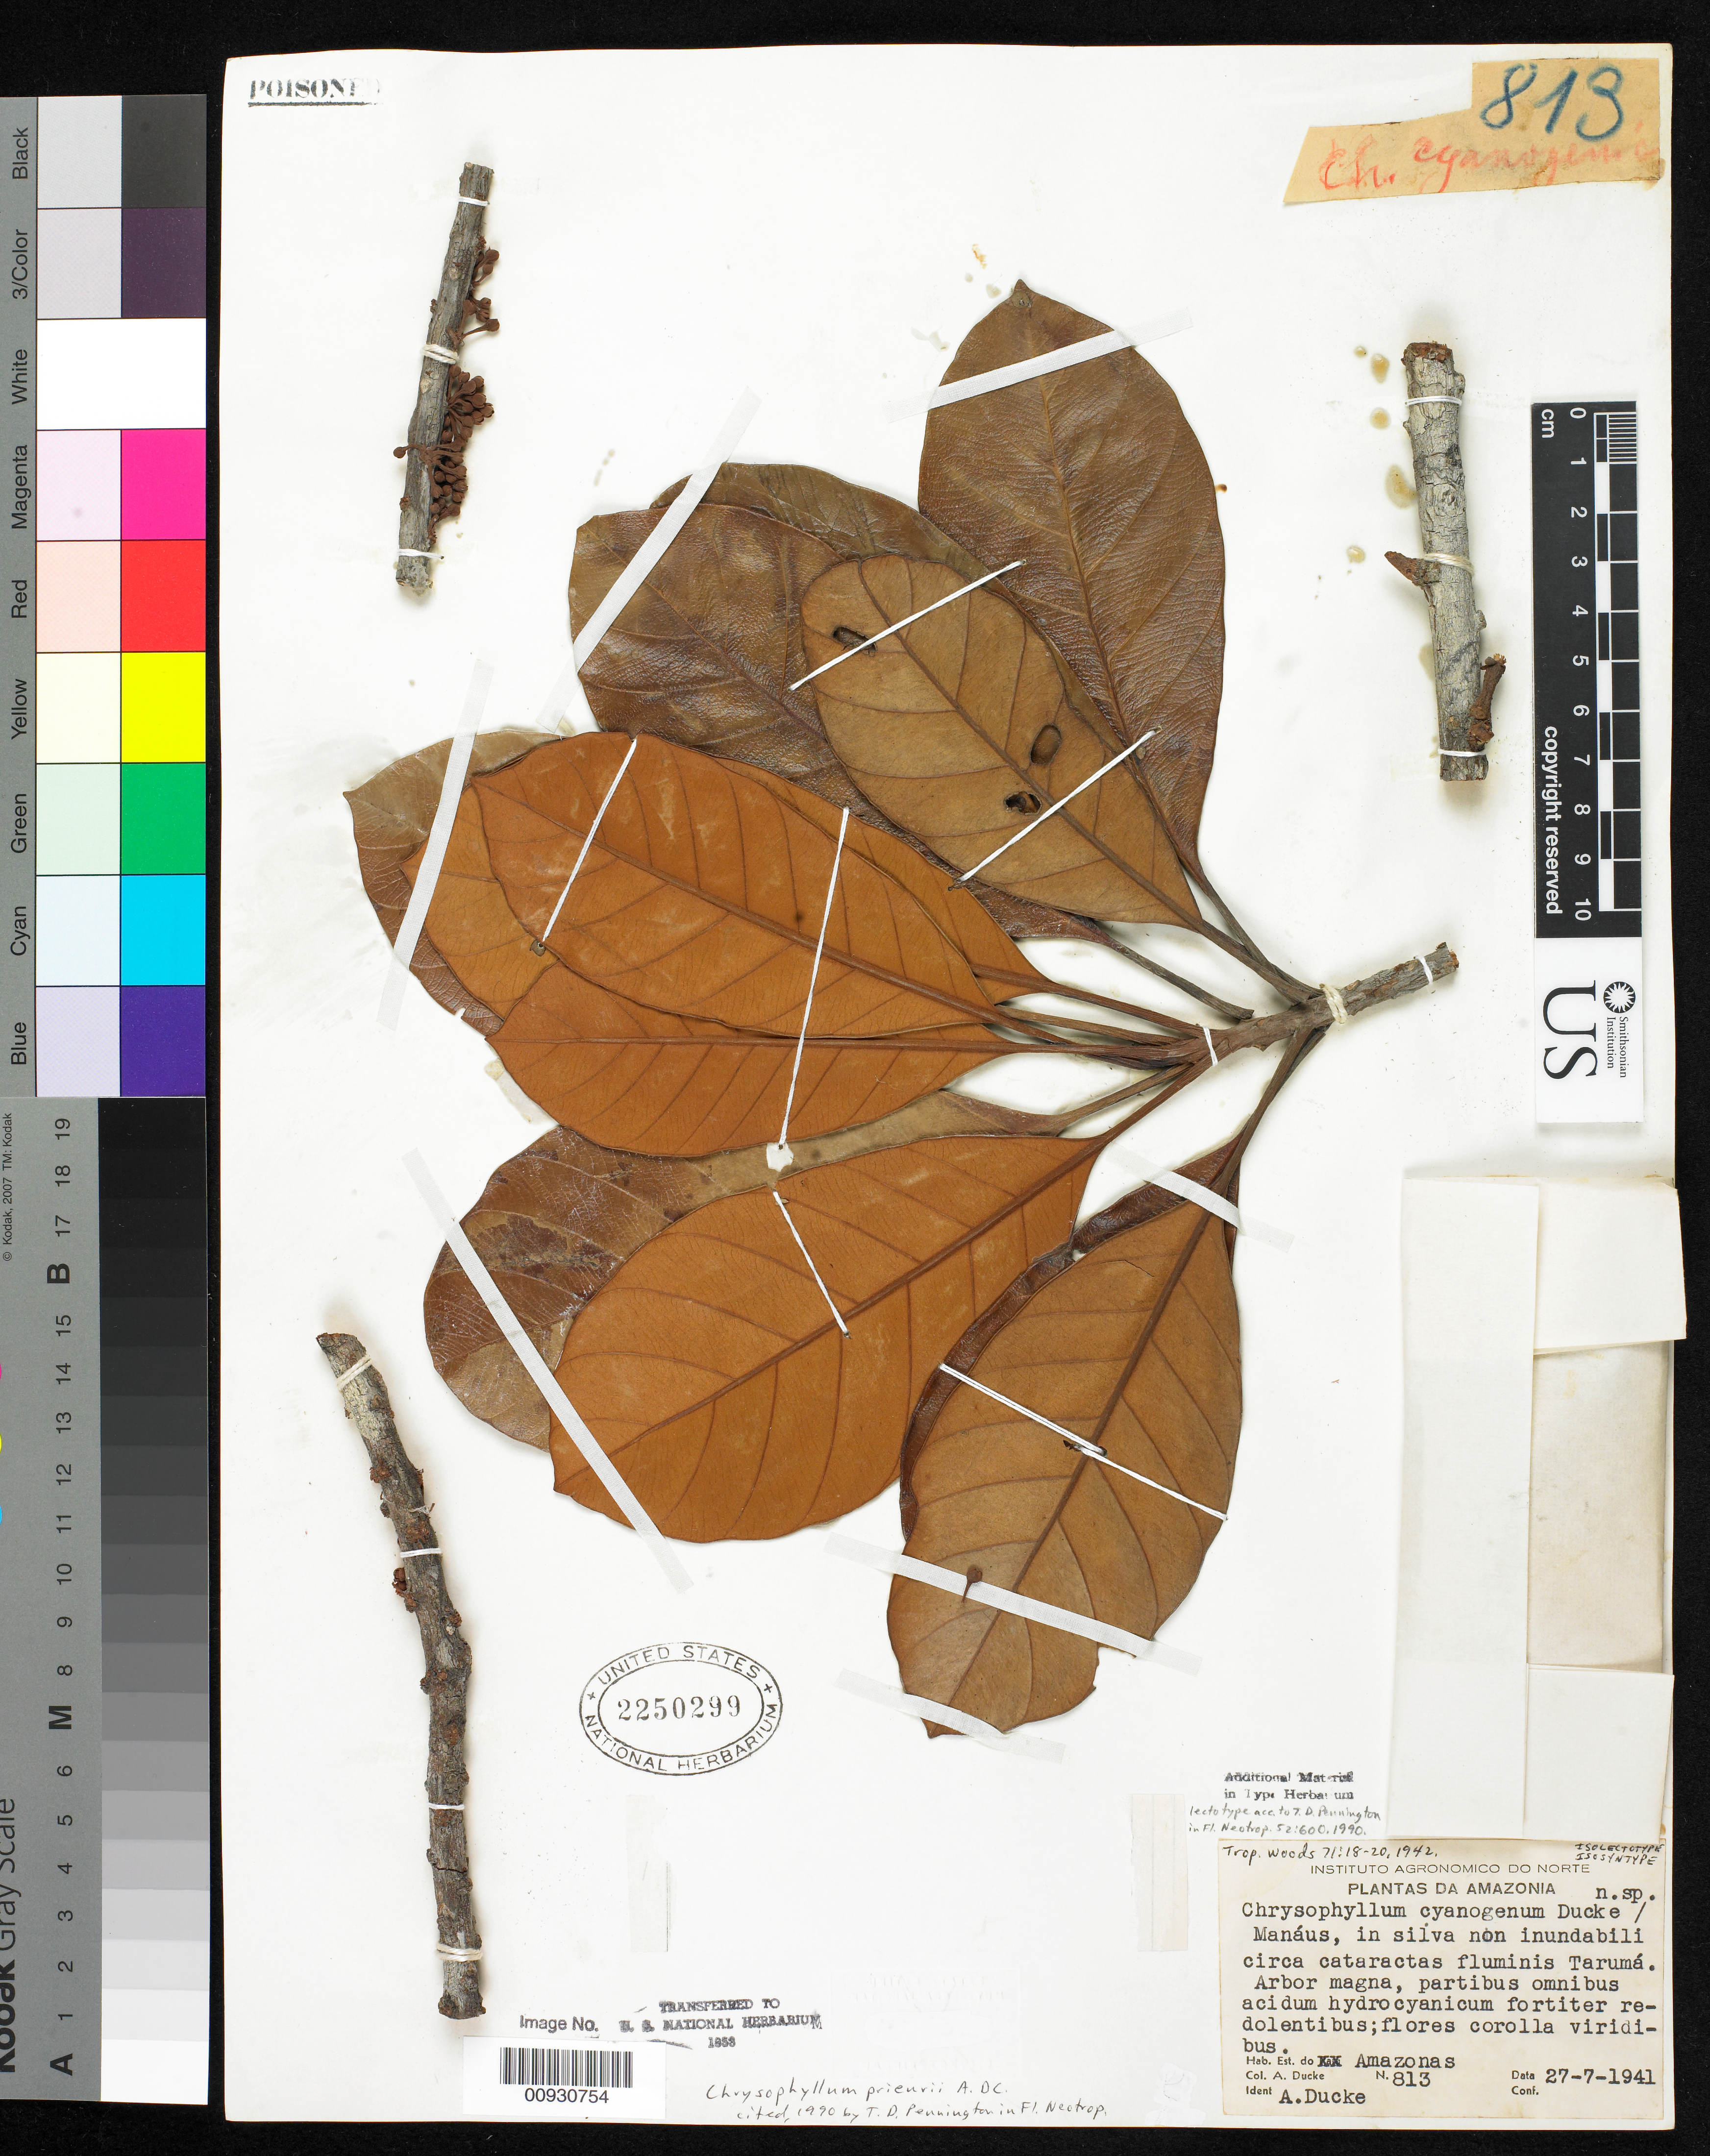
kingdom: Plantae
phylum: Tracheophyta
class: Magnoliopsida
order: Ericales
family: Sapotaceae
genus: Chrysophyllum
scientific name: Chrysophyllum cyanogenum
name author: Ducke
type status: Isolectotype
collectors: A. Ducke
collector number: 813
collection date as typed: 27 Jul 1941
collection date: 1941-07-27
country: Brazil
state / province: Amazonas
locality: Manáus, near waterfalls Tarumá.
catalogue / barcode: US 2250299